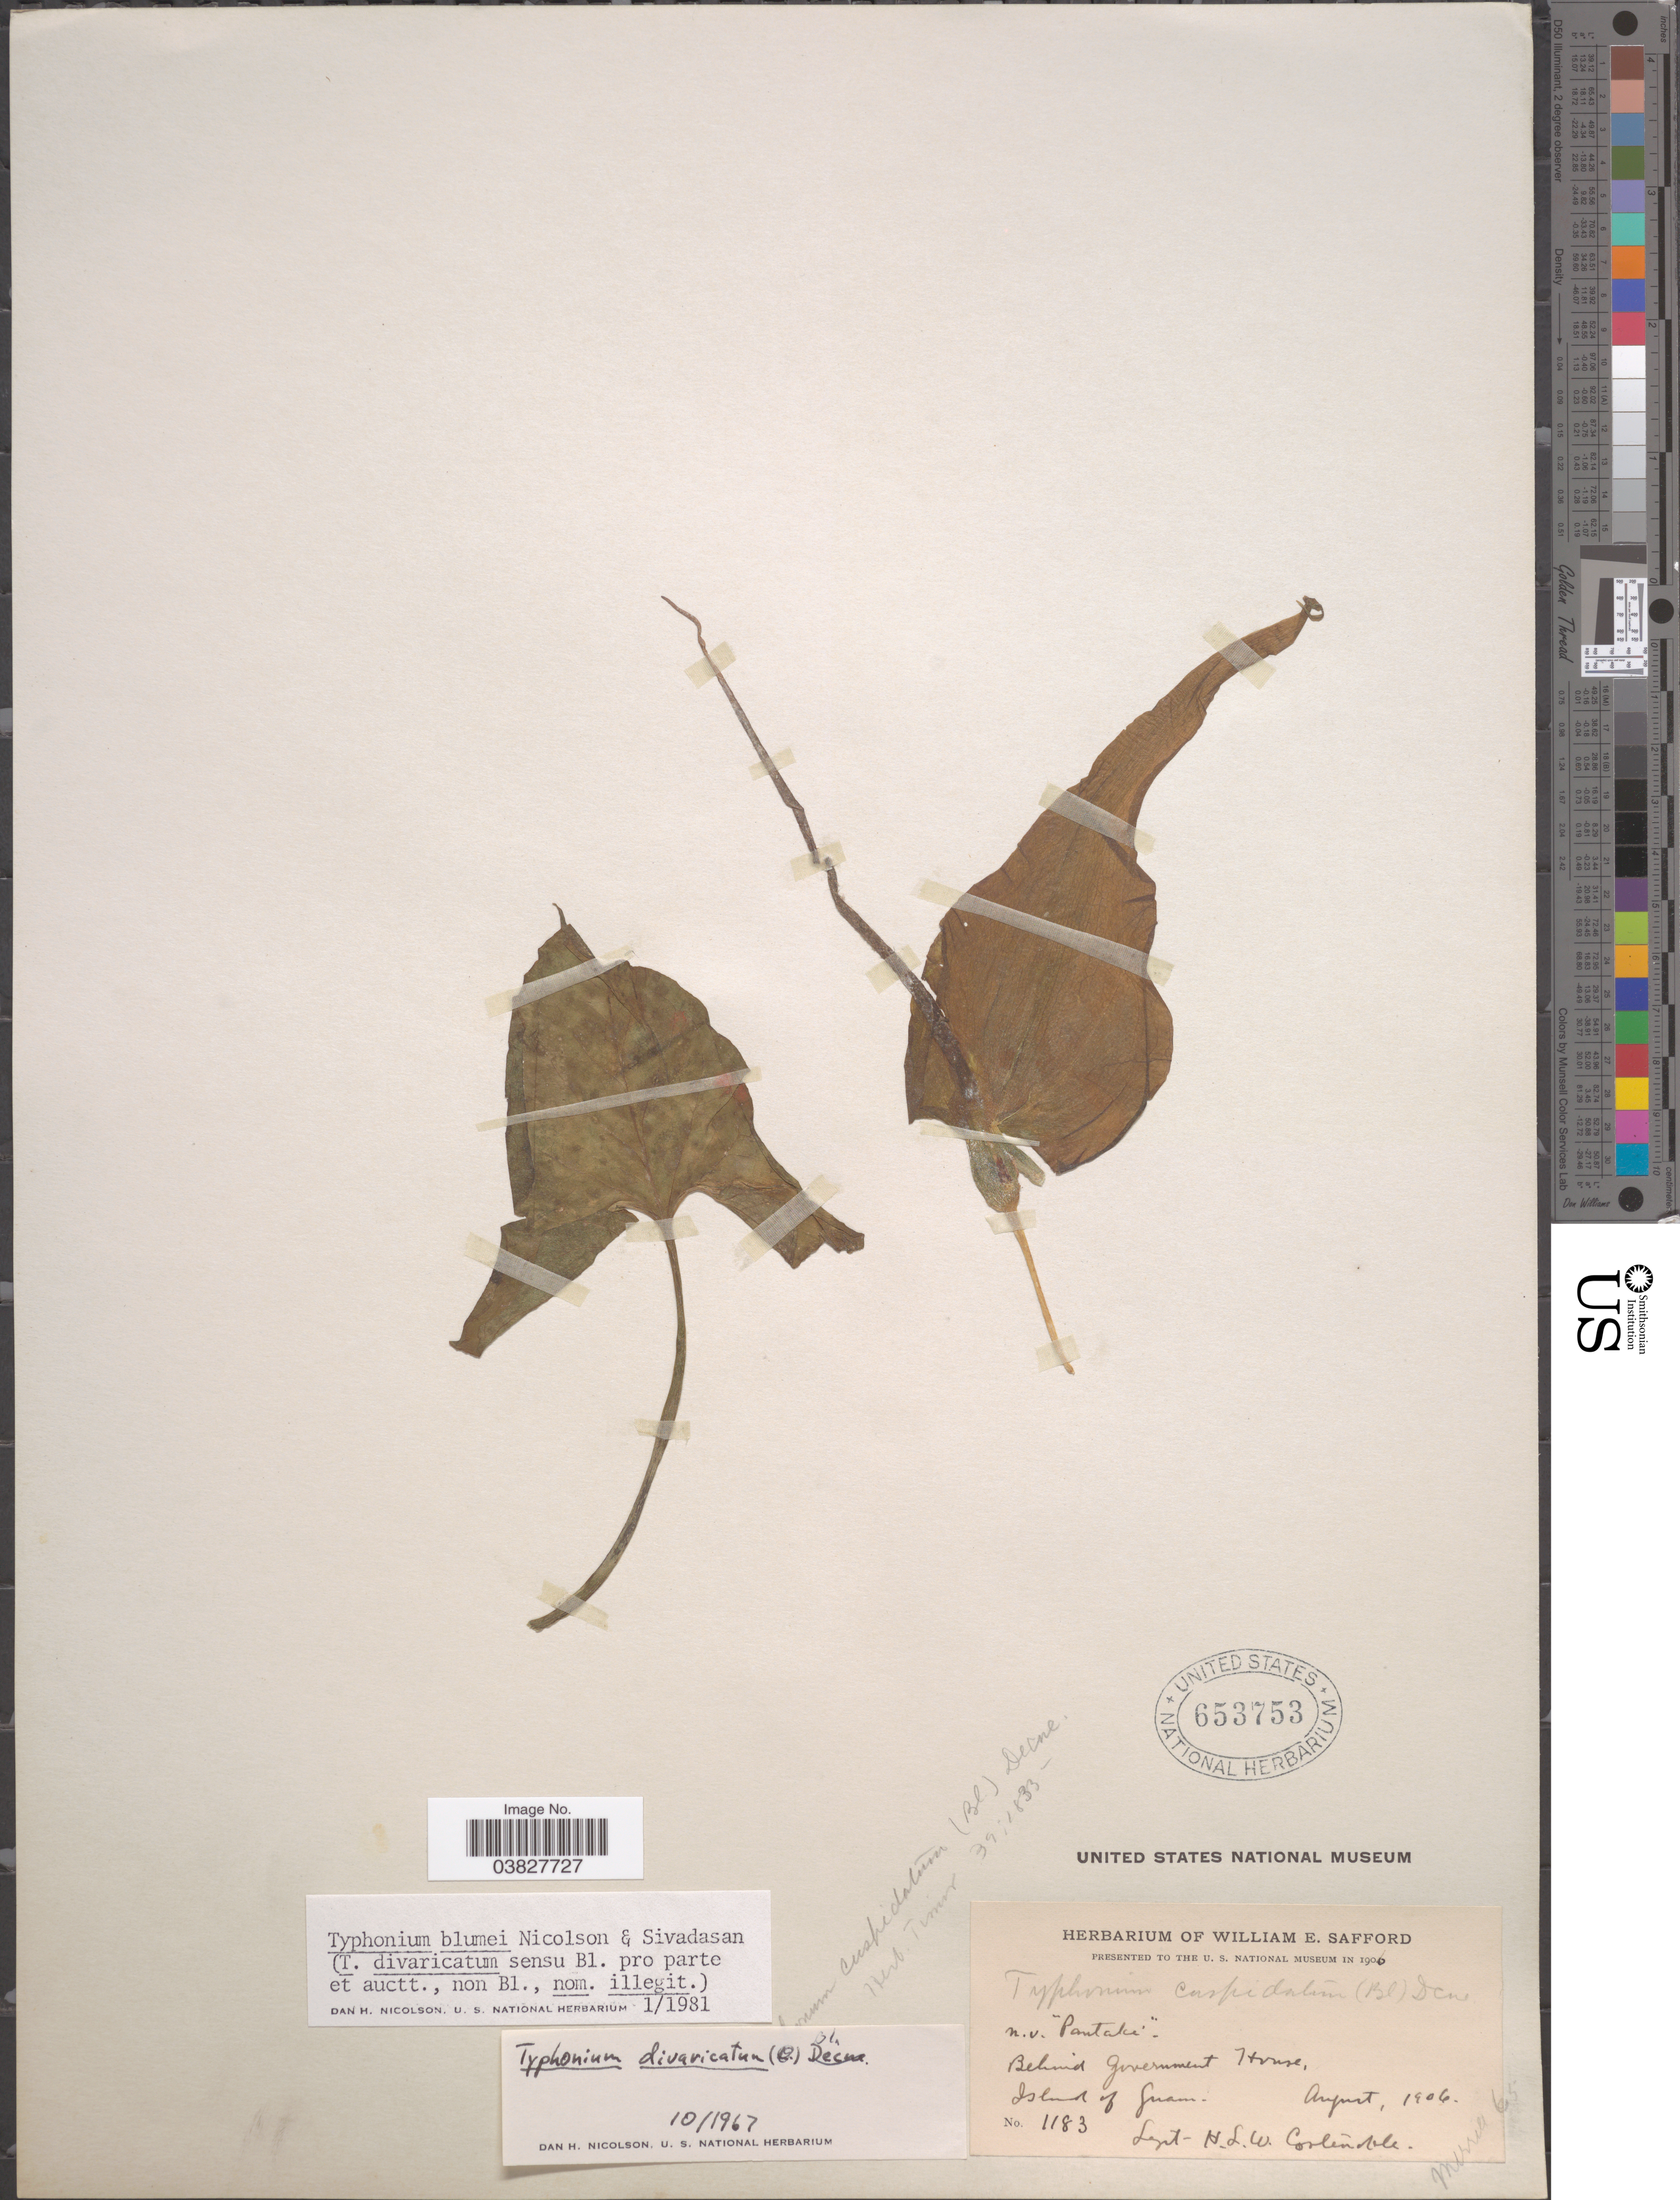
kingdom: Plantae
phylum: Tracheophyta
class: Liliopsida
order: Alismatales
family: Araceae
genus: Typhonium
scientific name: Typhonium blumei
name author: Nicolson & Sivad.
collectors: H. Costenoble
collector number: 1183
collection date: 1906-08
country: Guam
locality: Behind Government House, Island of Guam.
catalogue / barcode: US 653753